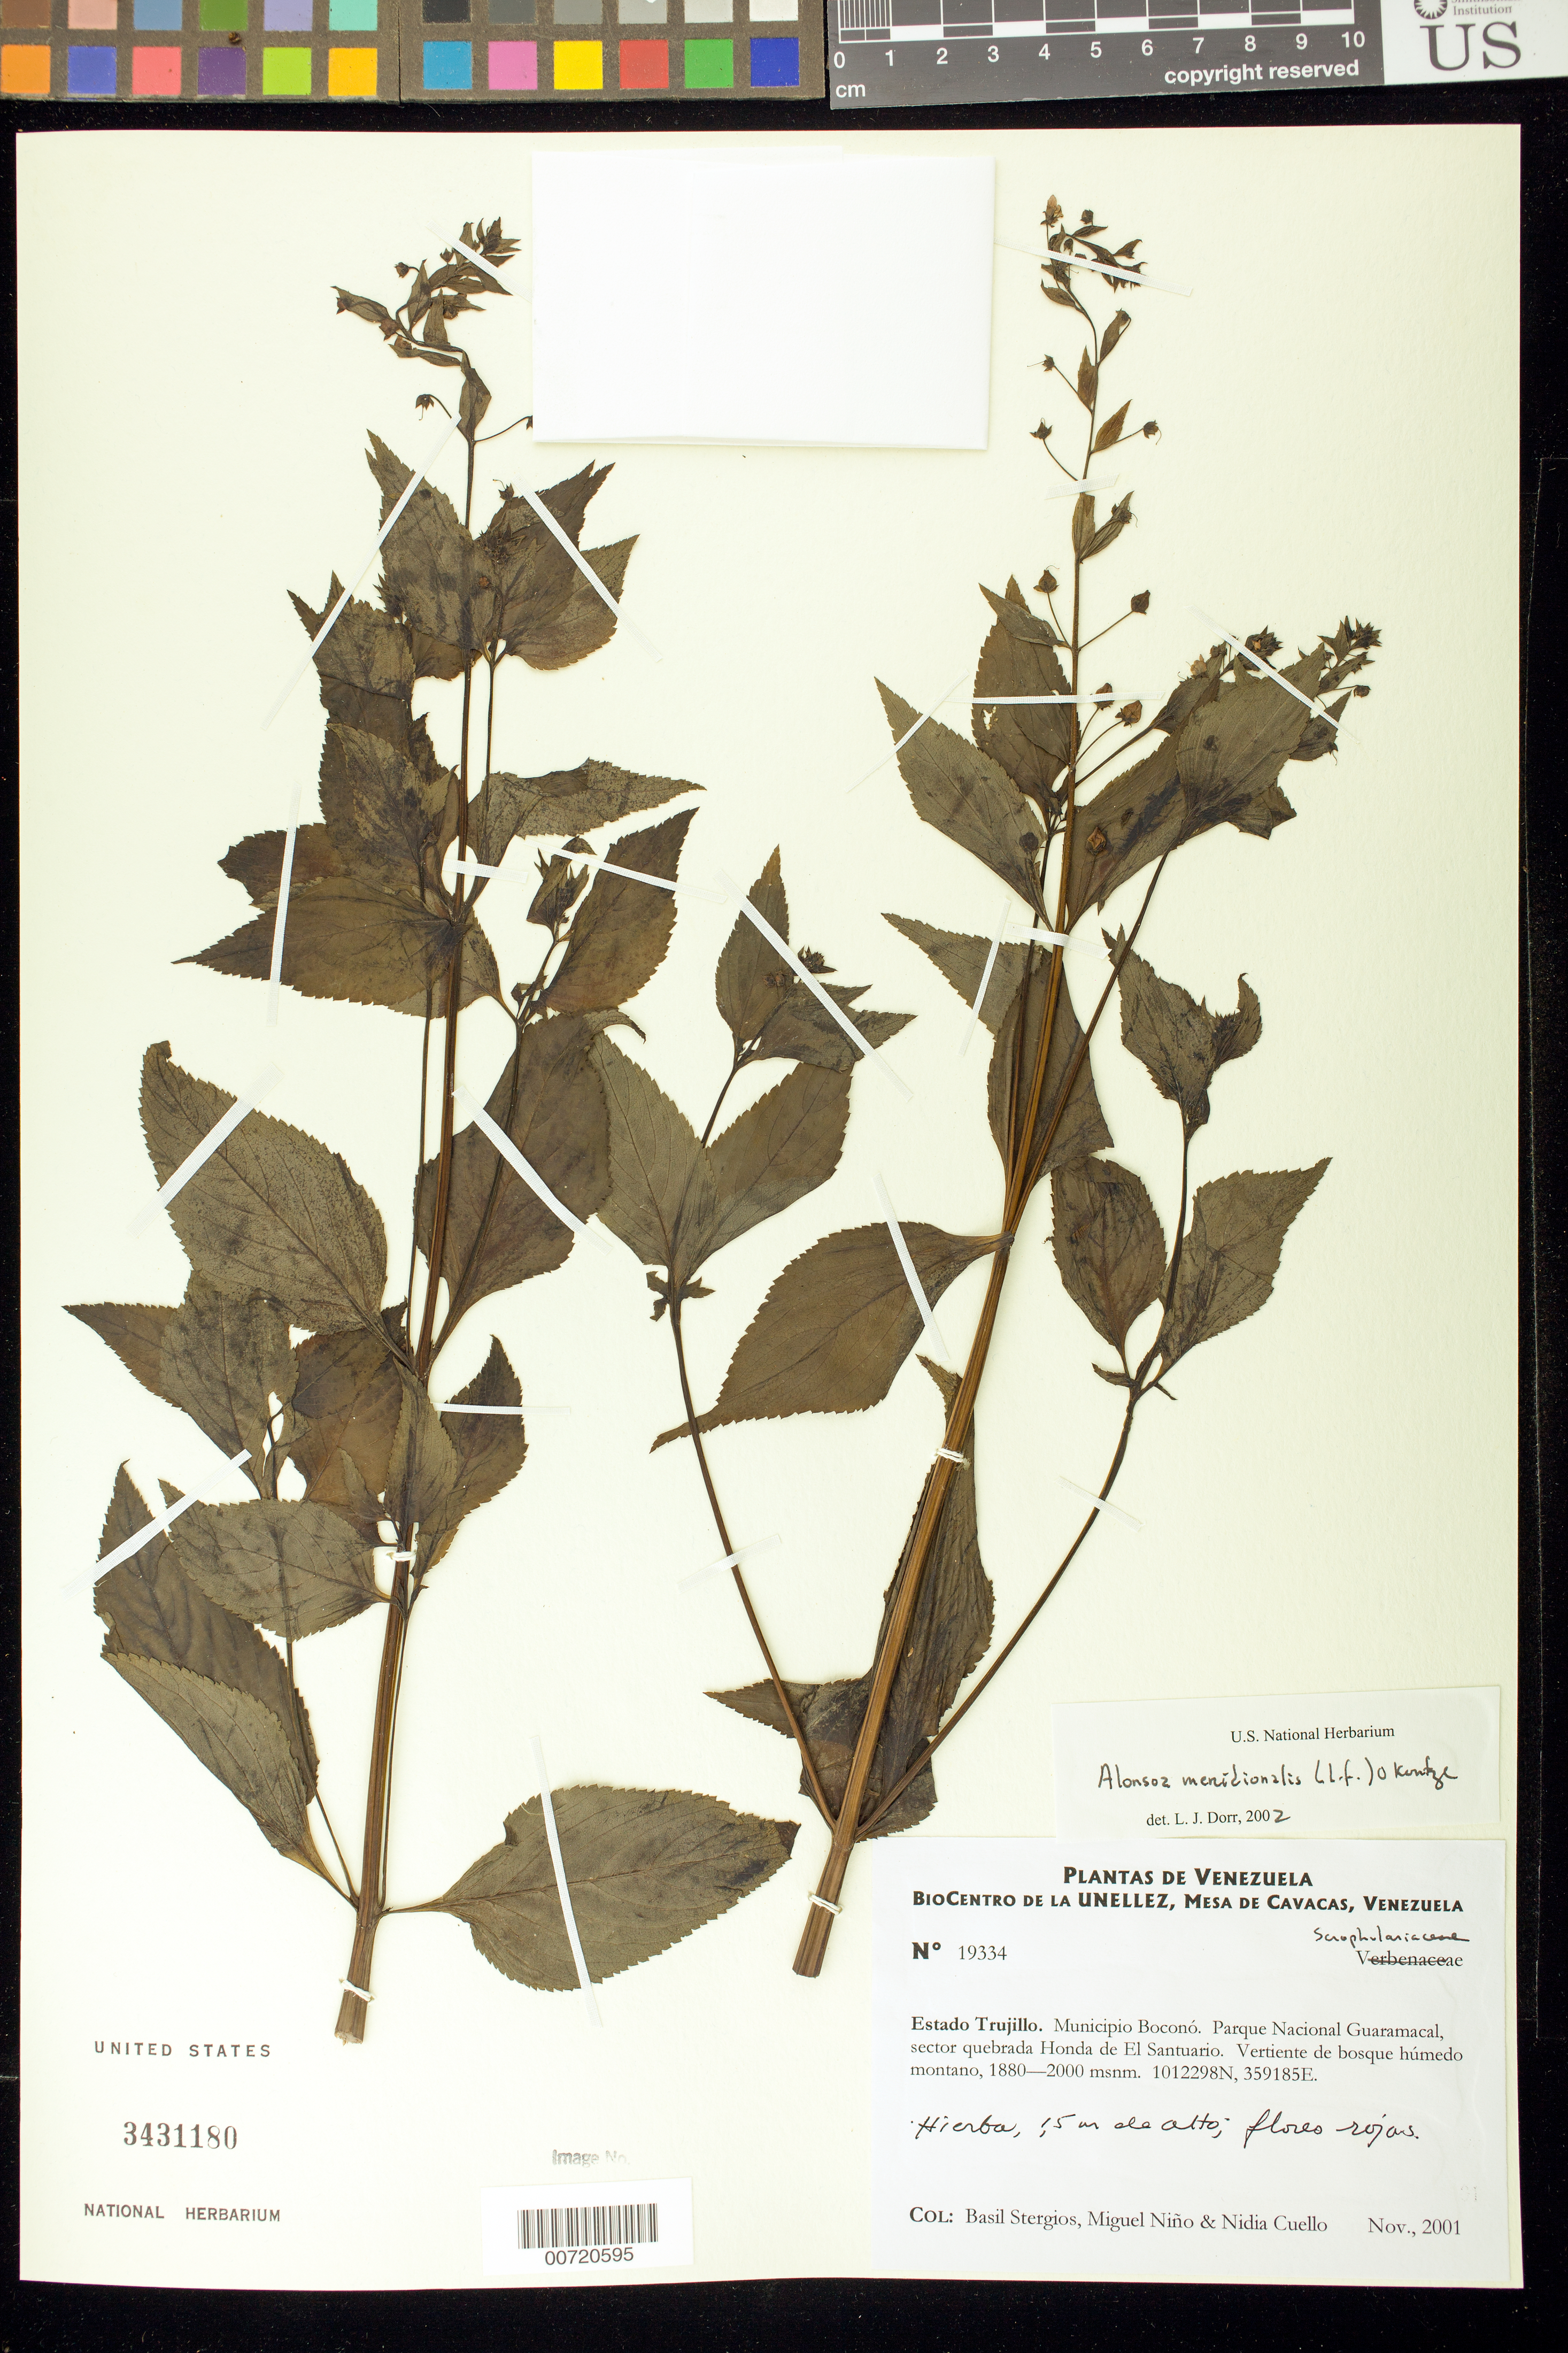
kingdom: Plantae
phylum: Tracheophyta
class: Magnoliopsida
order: Lamiales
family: Scrophulariaceae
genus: Alonsoa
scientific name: Alonsoa meridionalis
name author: (L. f.) Kuntze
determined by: Dorr, L. J., (BOT), Smithsonian Institution - National Museum of Natural History (UNITED STATES)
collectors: B. G. Stergios, S. M. Niño & N. L. Cuello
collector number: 19334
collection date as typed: Nov 2001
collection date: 2001-11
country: Venezuela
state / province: Trujillo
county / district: Boconó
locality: Parque Nacional Guaramacal. Sector quebrada Honda de El Santuario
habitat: Vertiente de bosque húmedo montano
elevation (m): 1880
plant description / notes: PORT, US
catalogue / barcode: US 3431180